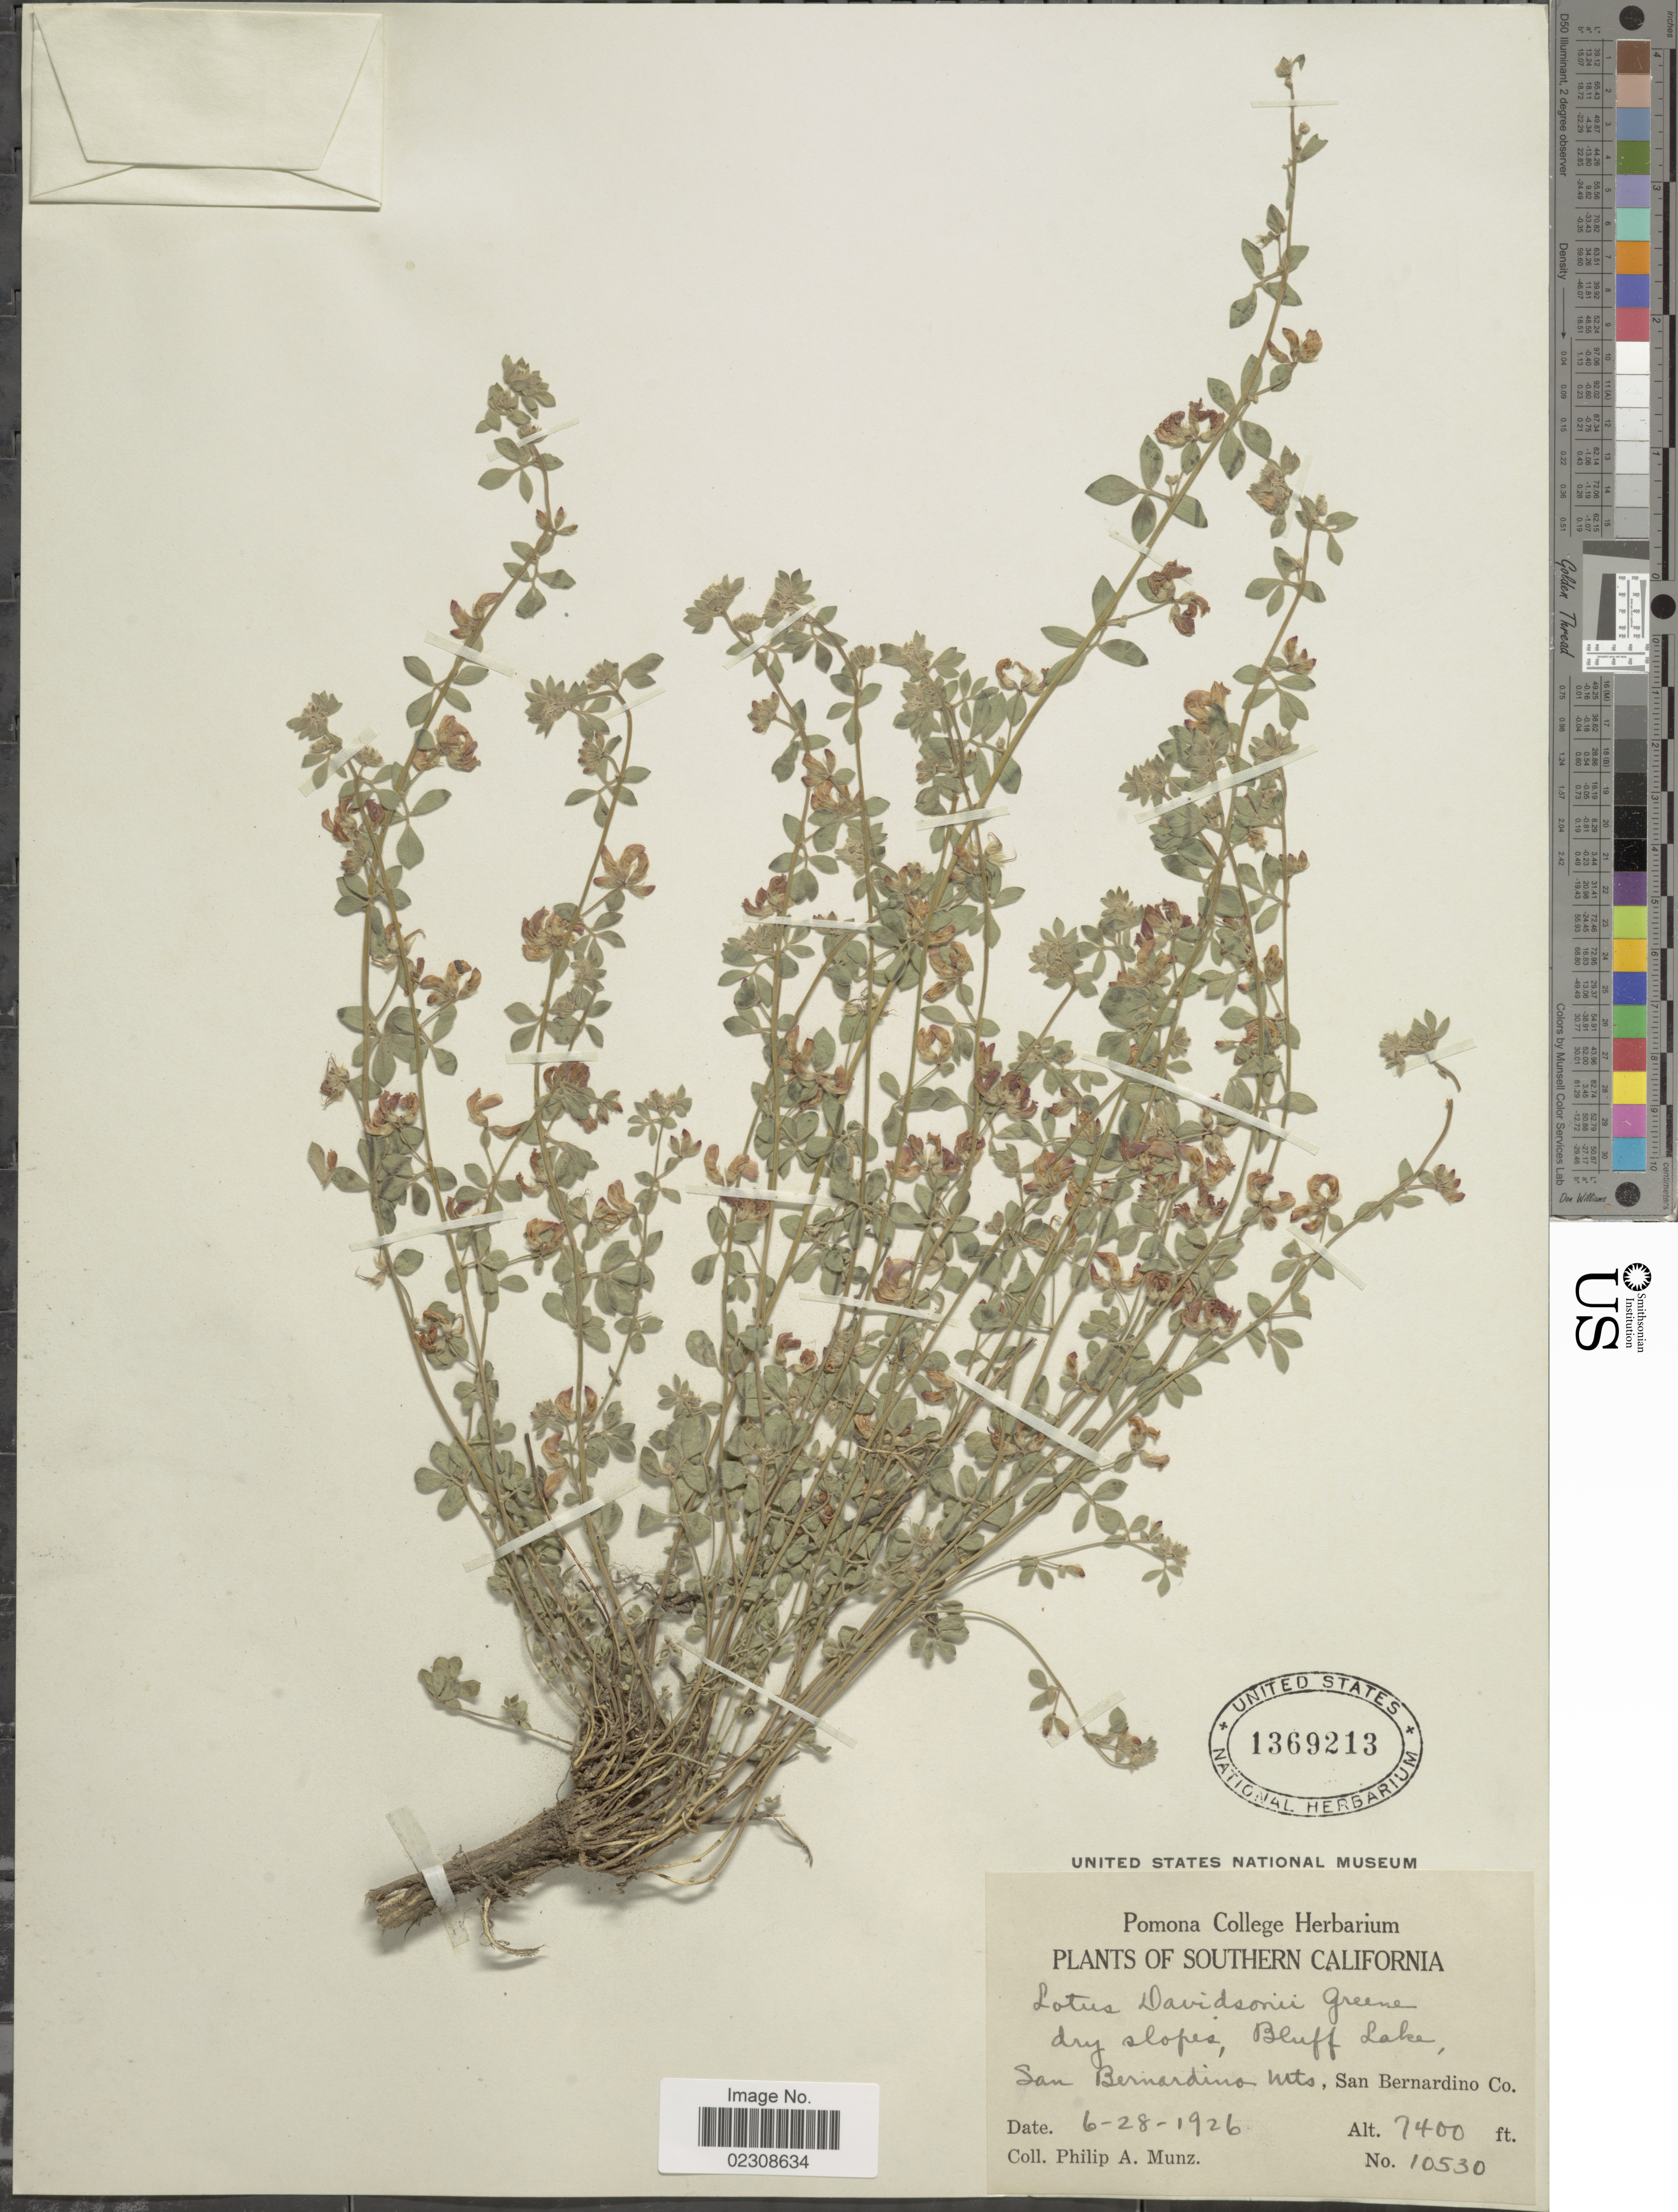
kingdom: Plantae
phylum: Tracheophyta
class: Magnoliopsida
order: Fabales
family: Fabaceae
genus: Syrmatium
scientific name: Syrmatium decumbens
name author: (Benth.) Greene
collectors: P. A. Munz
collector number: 10530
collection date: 1926-06-28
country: United States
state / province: California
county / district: San Bernardino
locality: Southern California. Bluff Lake, San Bernardino Mts, San Bernardino Co.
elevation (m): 2256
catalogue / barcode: US 1369213